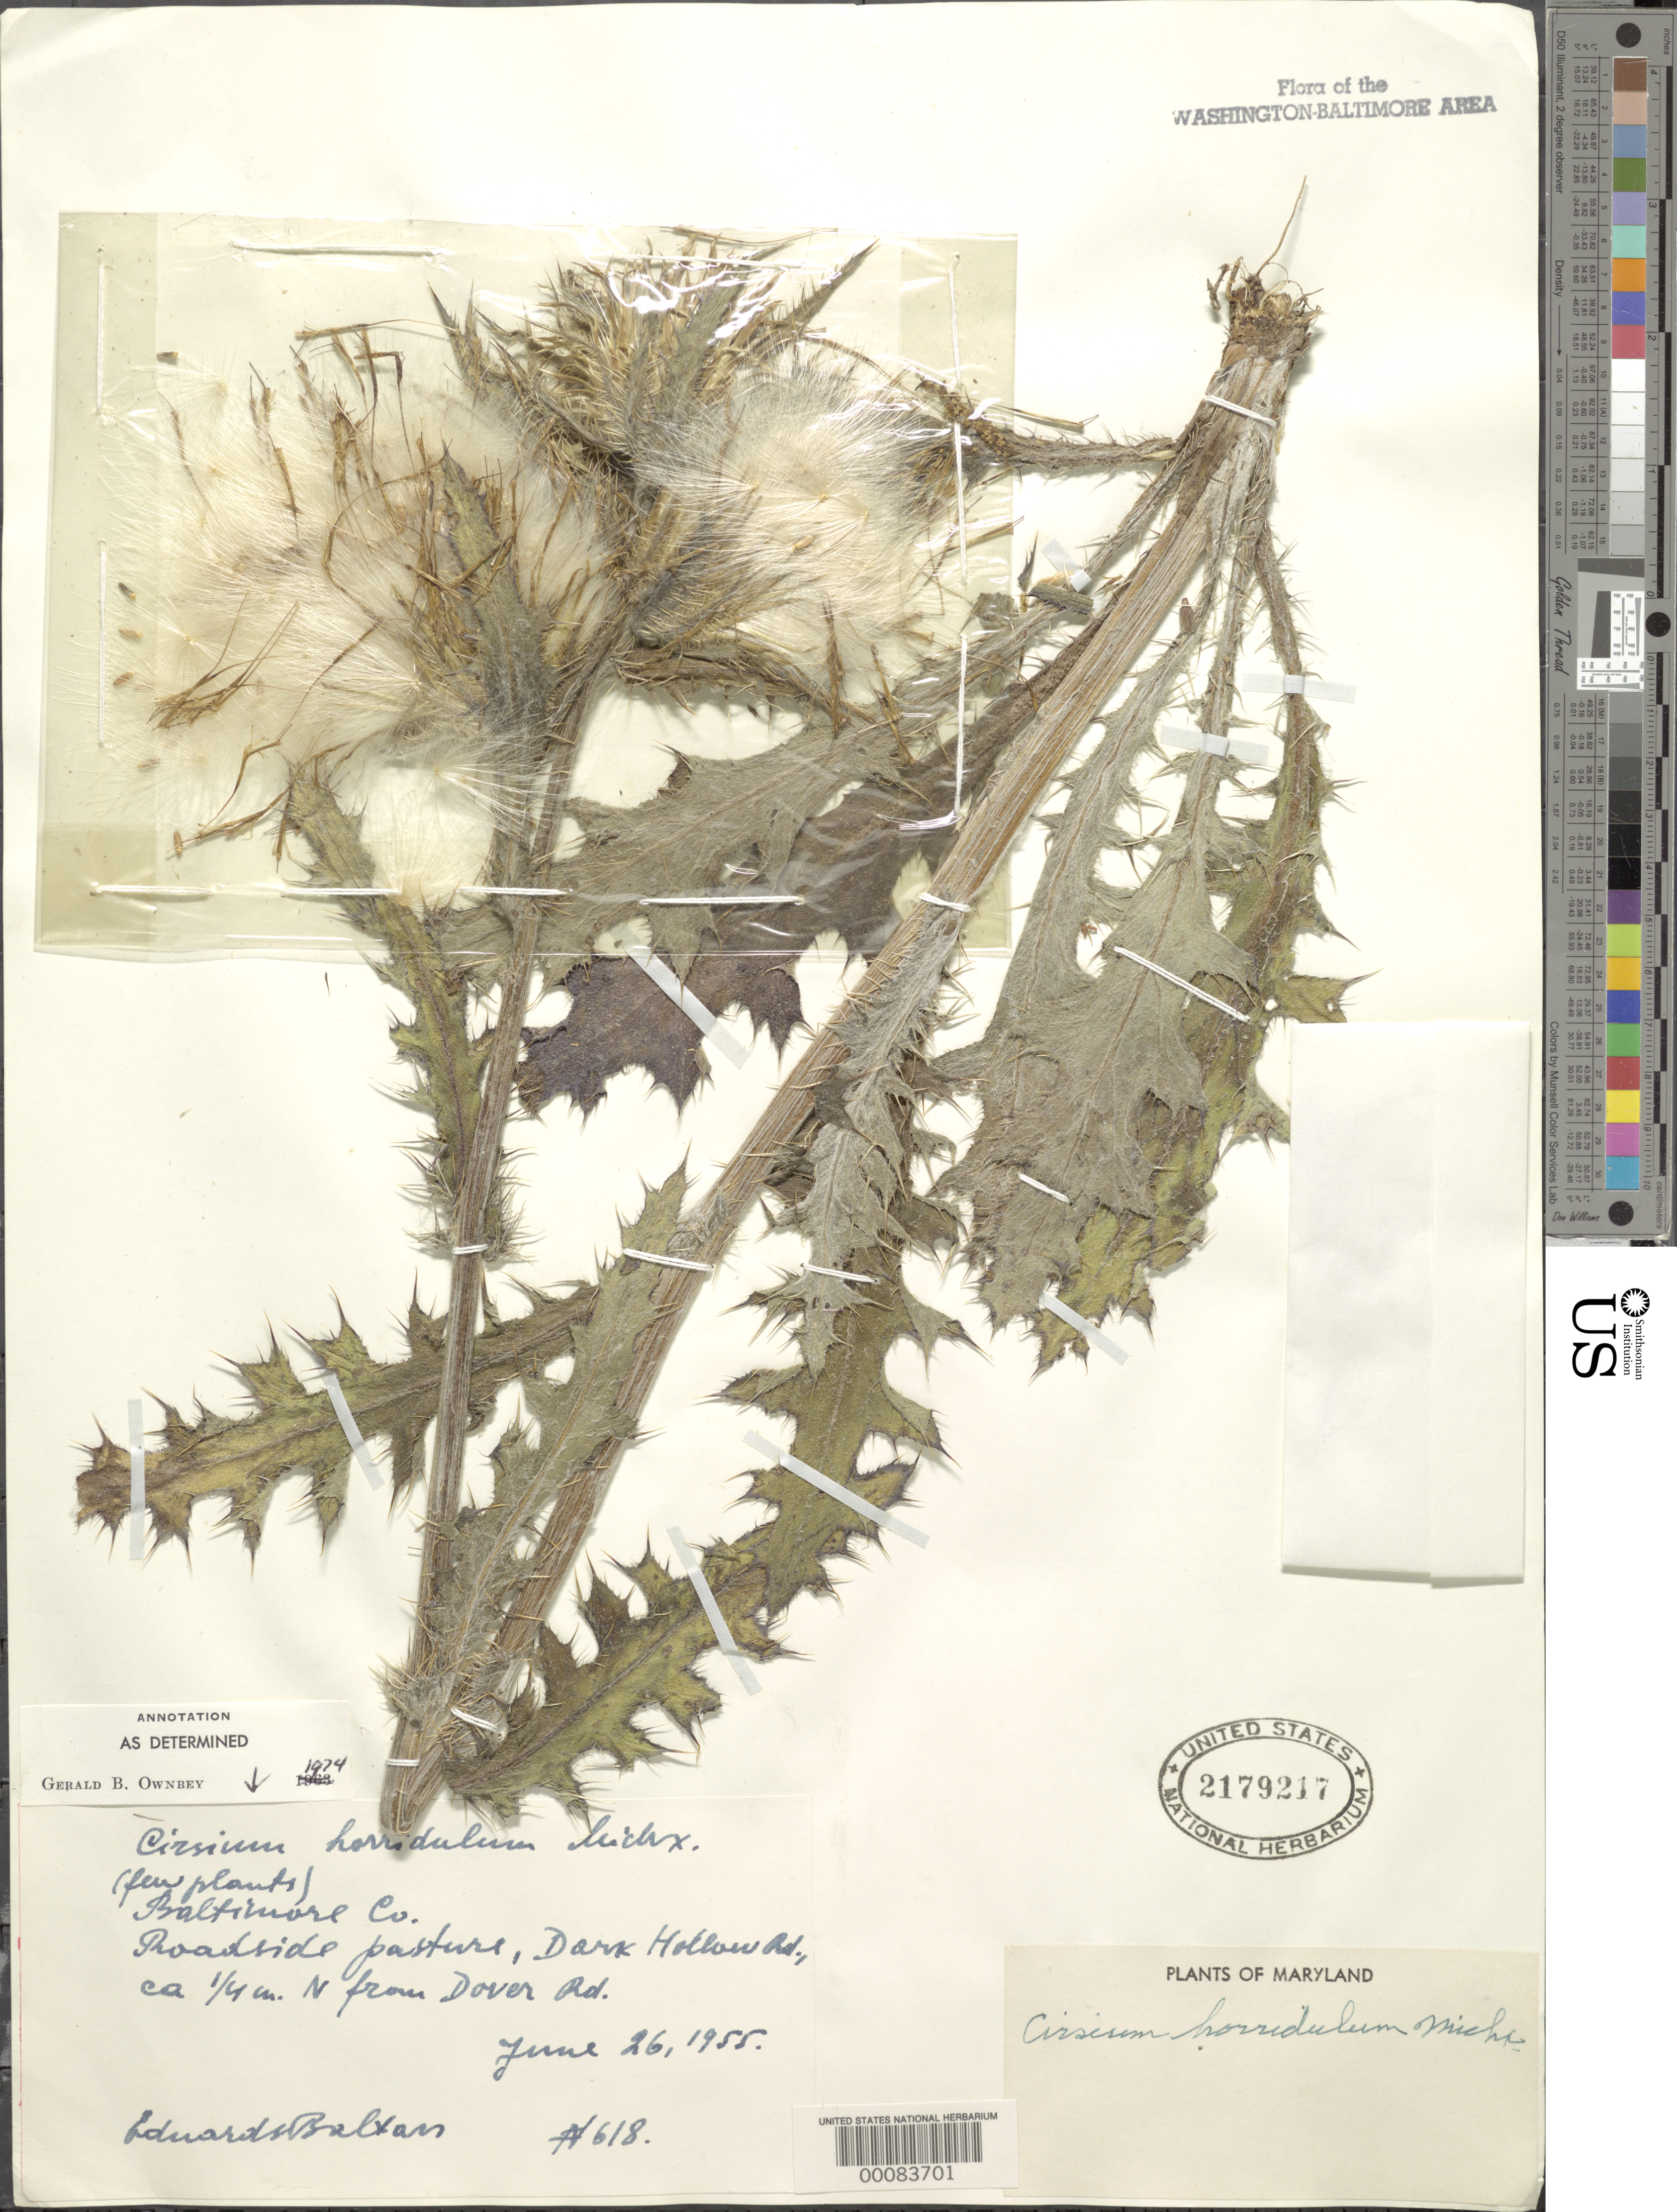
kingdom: Plantae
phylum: Tracheophyta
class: Magnoliopsida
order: Asterales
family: Asteraceae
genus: Cirsium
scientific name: Cirsium horridulum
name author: Michx.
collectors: E. Baltars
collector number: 618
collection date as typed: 26 Jun 1955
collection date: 1955-06-26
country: United States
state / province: Maryland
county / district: Baltimore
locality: Dark Hollow Rd. near Dover Rd.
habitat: Roadside pasture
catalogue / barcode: US 2179217